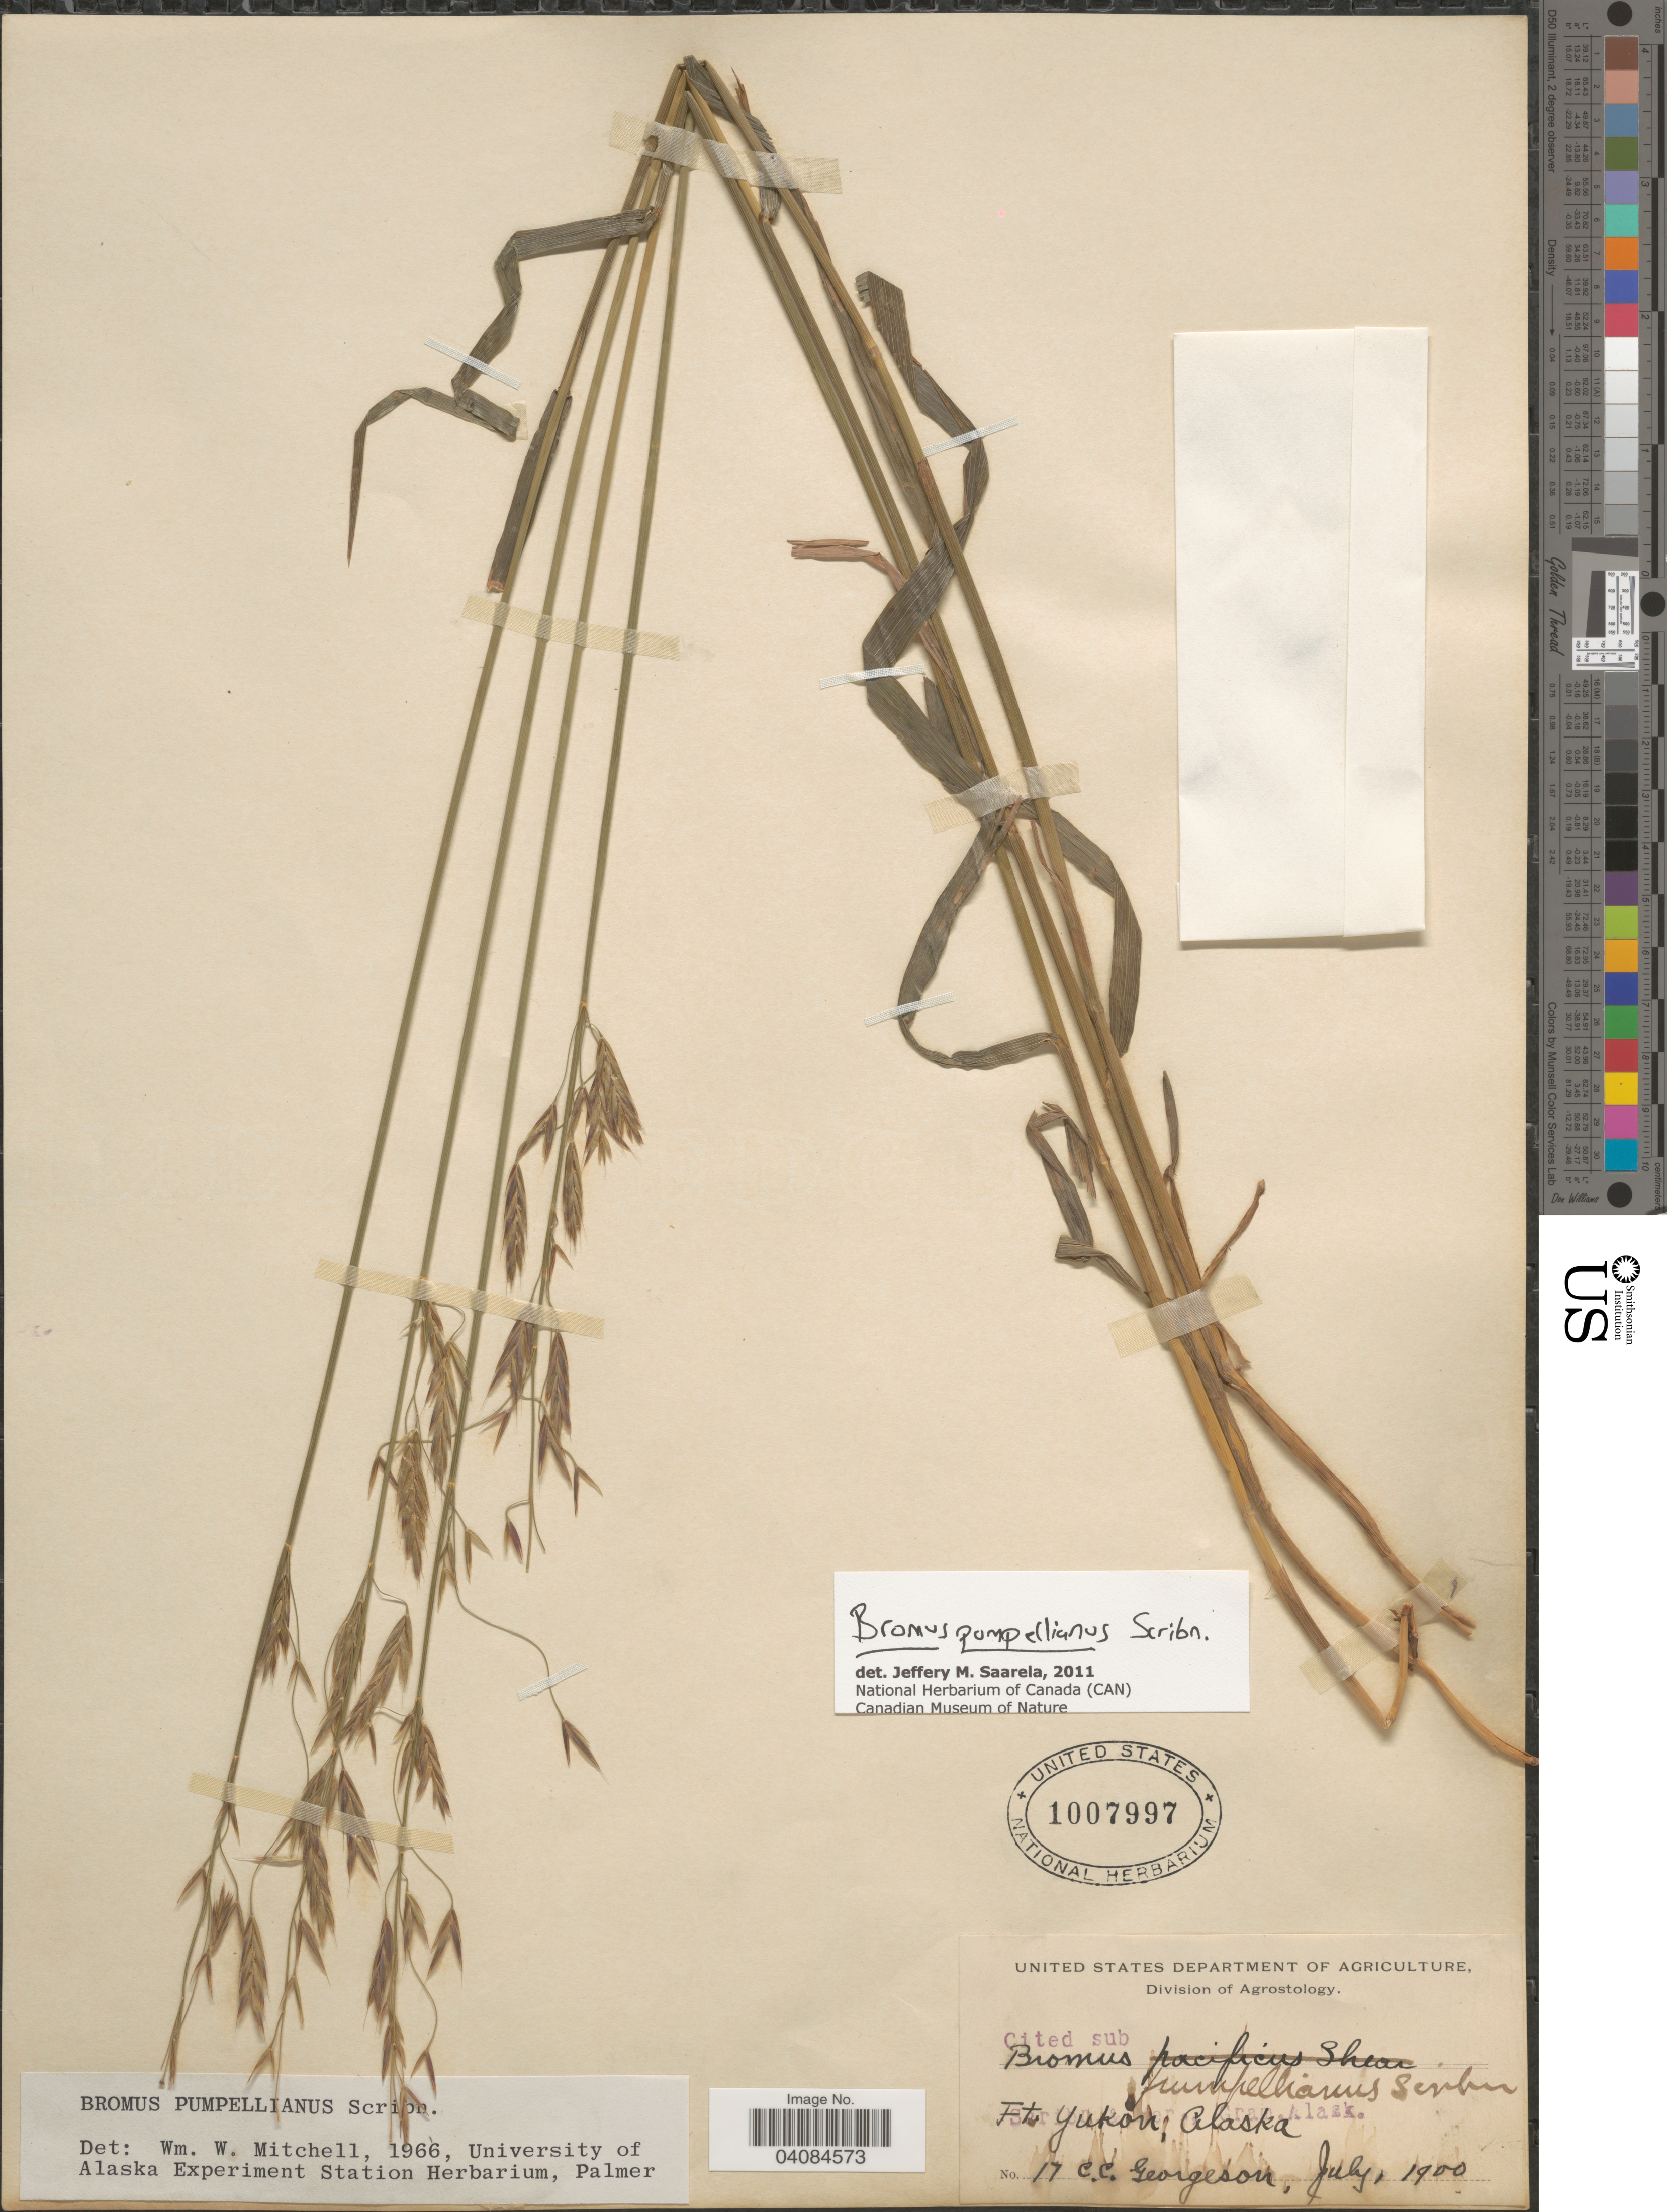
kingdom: Plantae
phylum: Tracheophyta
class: Liliopsida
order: Poales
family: Poaceae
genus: Bromus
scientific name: Bromus pumpellianus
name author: Scribn.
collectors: C. Georgeson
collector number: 17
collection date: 1900-07-01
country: United States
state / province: Alaska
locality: Ft. Yukon.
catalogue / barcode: US 1007997